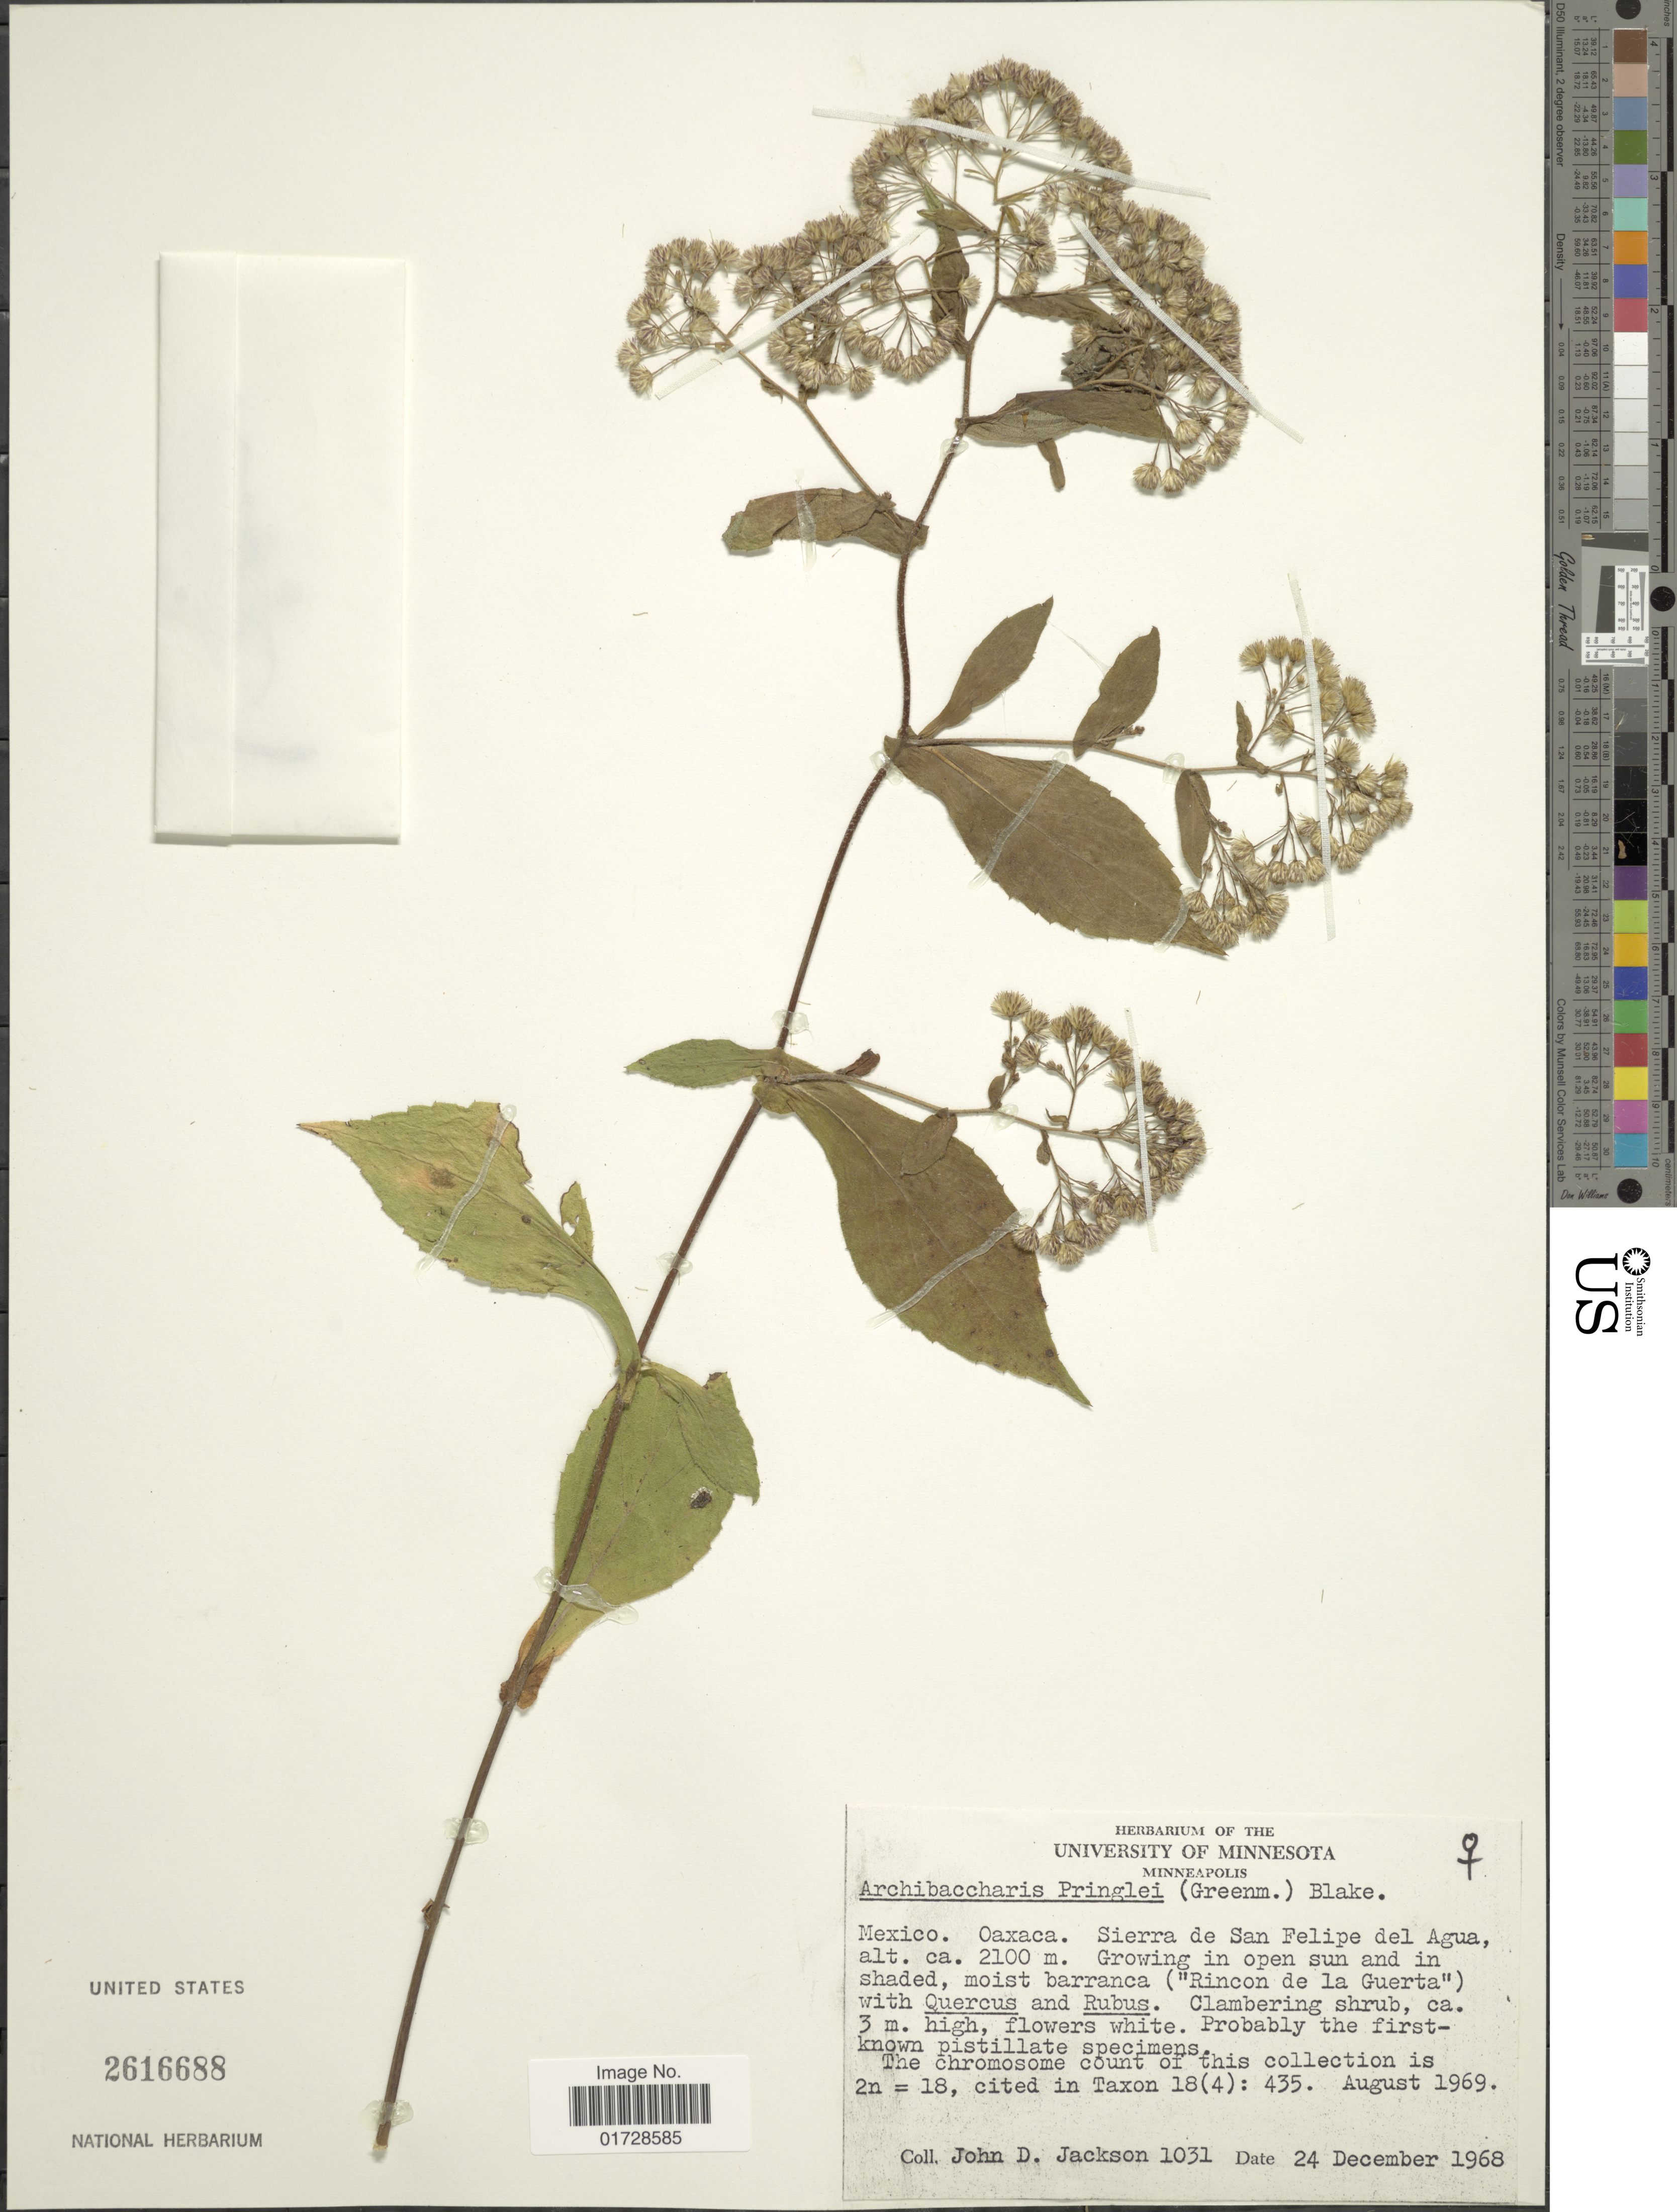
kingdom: Plantae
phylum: Tracheophyta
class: Magnoliopsida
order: Asterales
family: Asteraceae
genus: Archibaccharis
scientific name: Archibaccharis pringlei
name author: (Greenm.) S.F. Blake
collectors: J. Jackson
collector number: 1031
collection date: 1968-12-24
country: Mexico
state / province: Oaxaca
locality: Sierra de San Felipe del Agua (Rincon de la Guerta)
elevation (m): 2100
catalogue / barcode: US 2616688